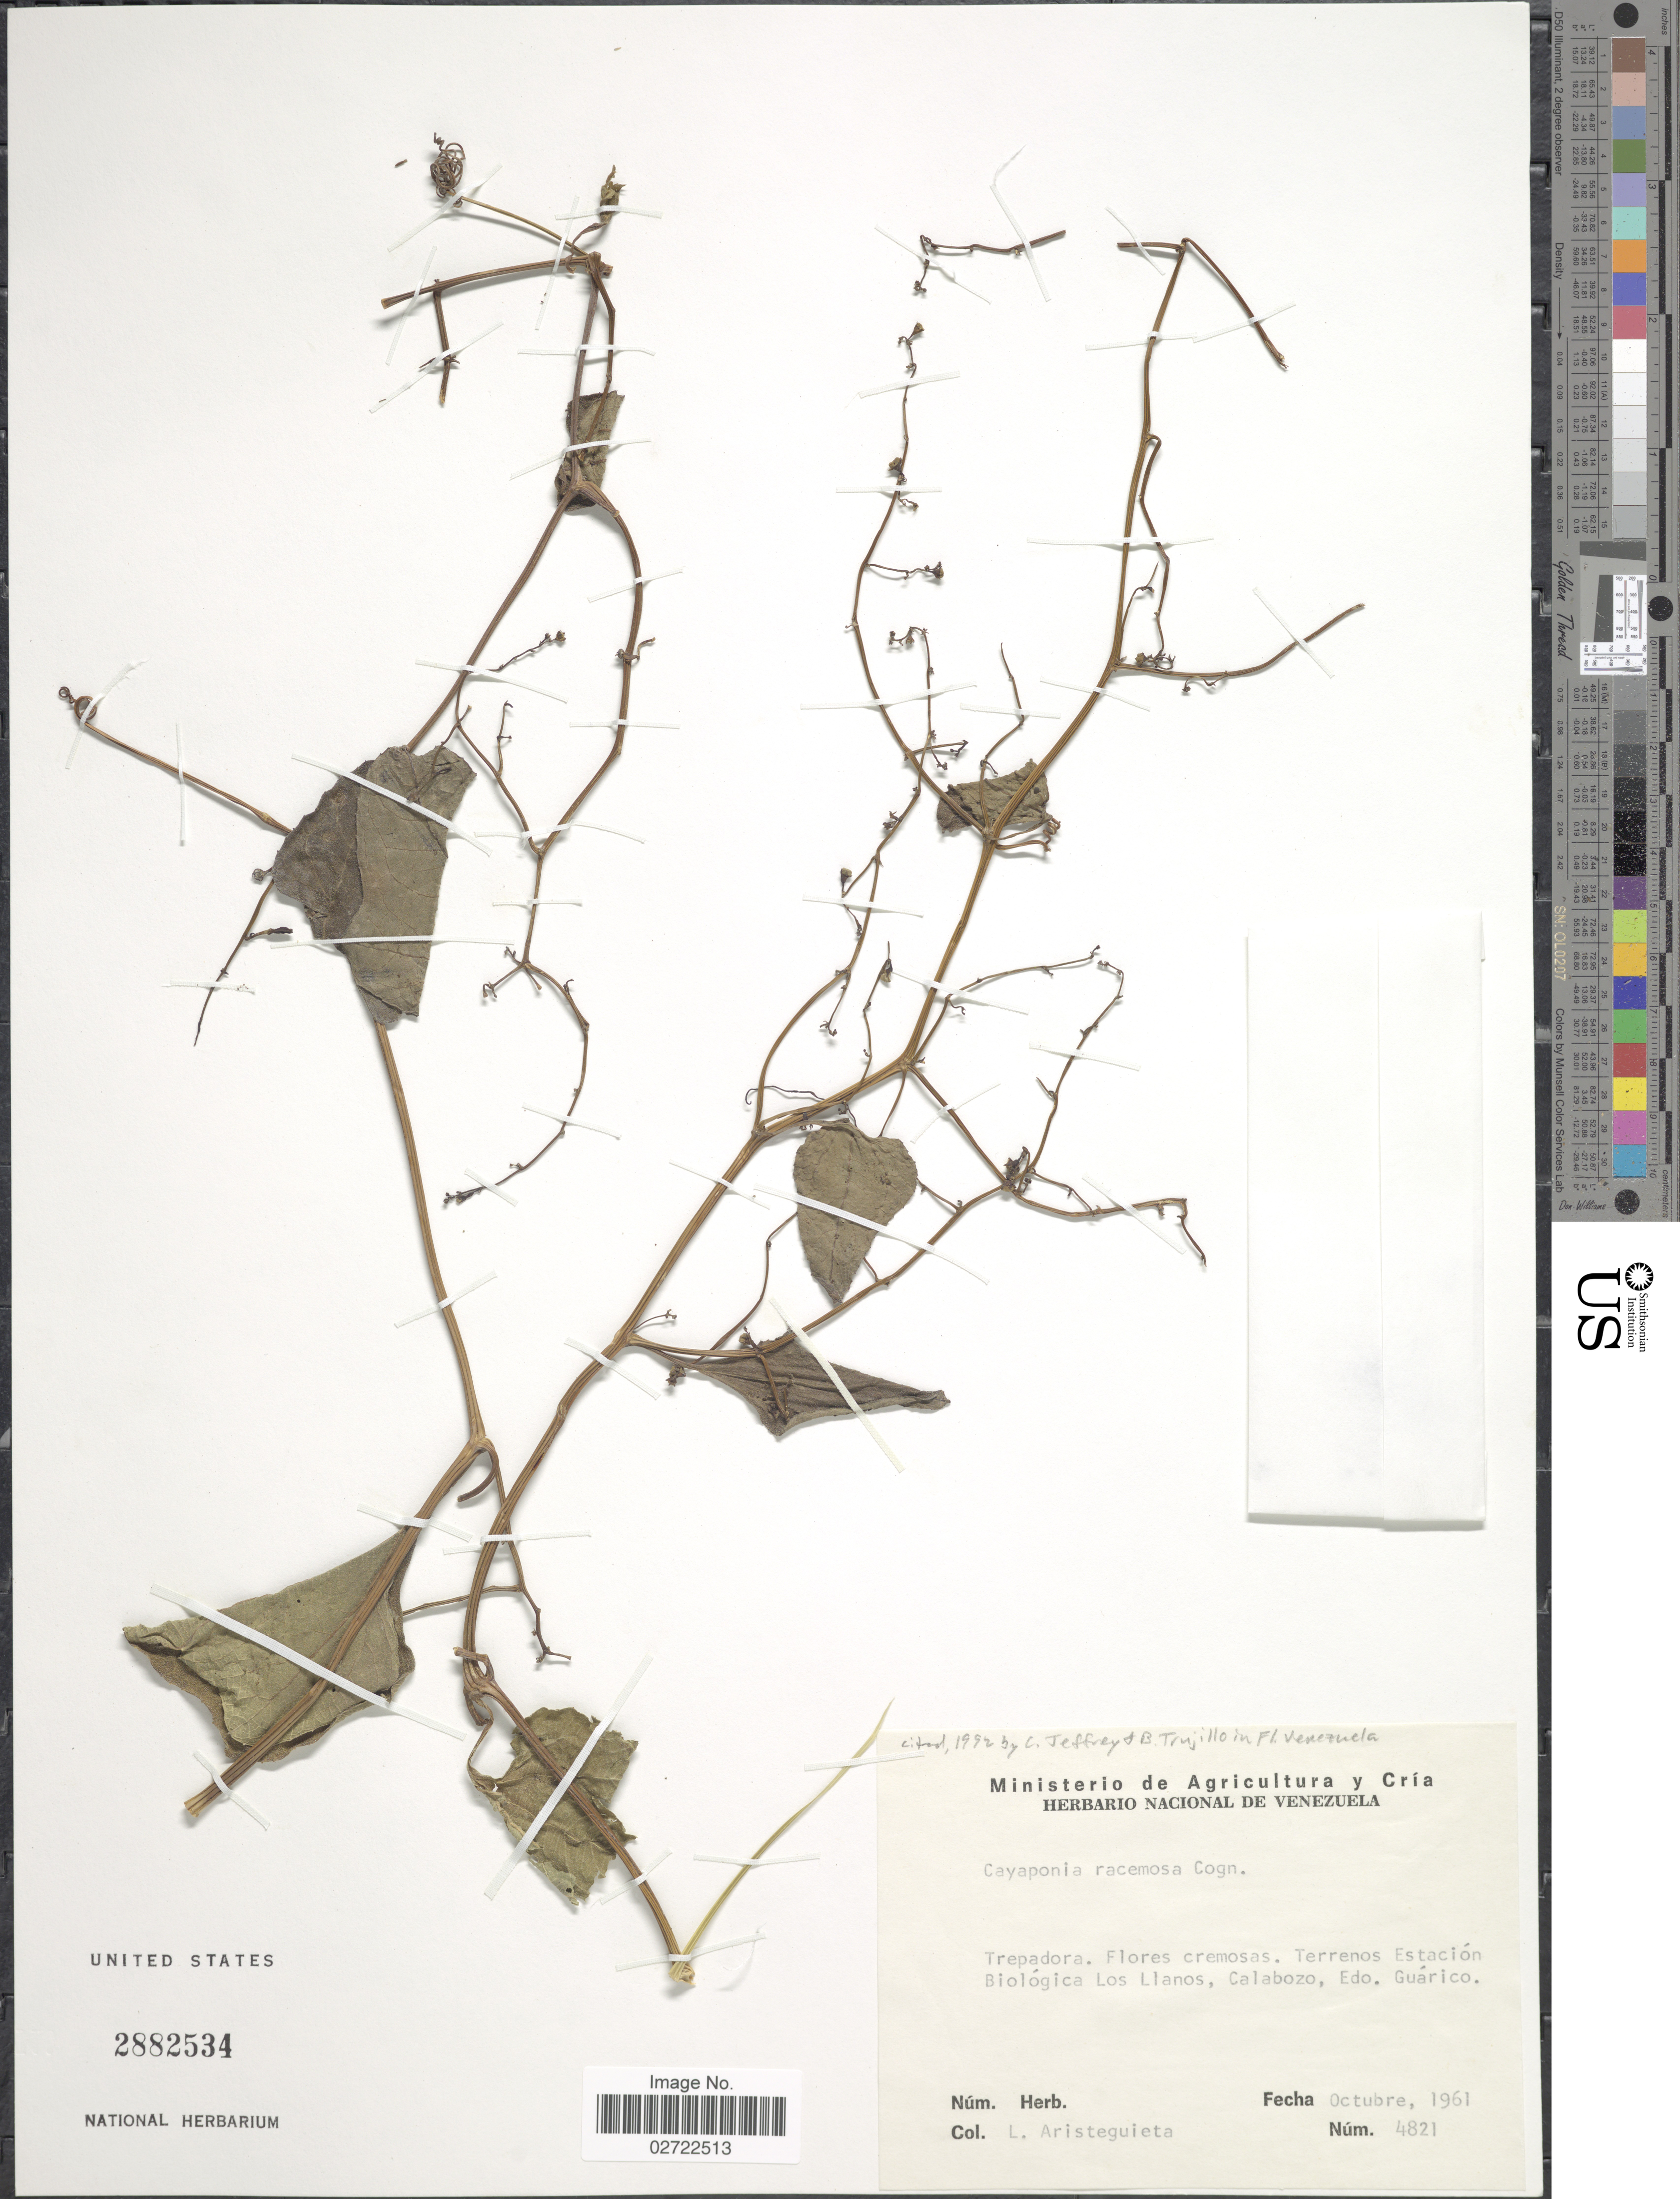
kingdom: Plantae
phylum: Tracheophyta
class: Magnoliopsida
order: Cucurbitales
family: Cucurbitaceae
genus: Cayaponia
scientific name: Cayaponia racemosa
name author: (Mill.) Cogn.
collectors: L. Aristeguieta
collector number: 4821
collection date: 1961-10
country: Venezuela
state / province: Guárico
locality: Terrenos Estacion Biologica Los Llanos, Calabozo, Edo. Guarico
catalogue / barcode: US 2882534